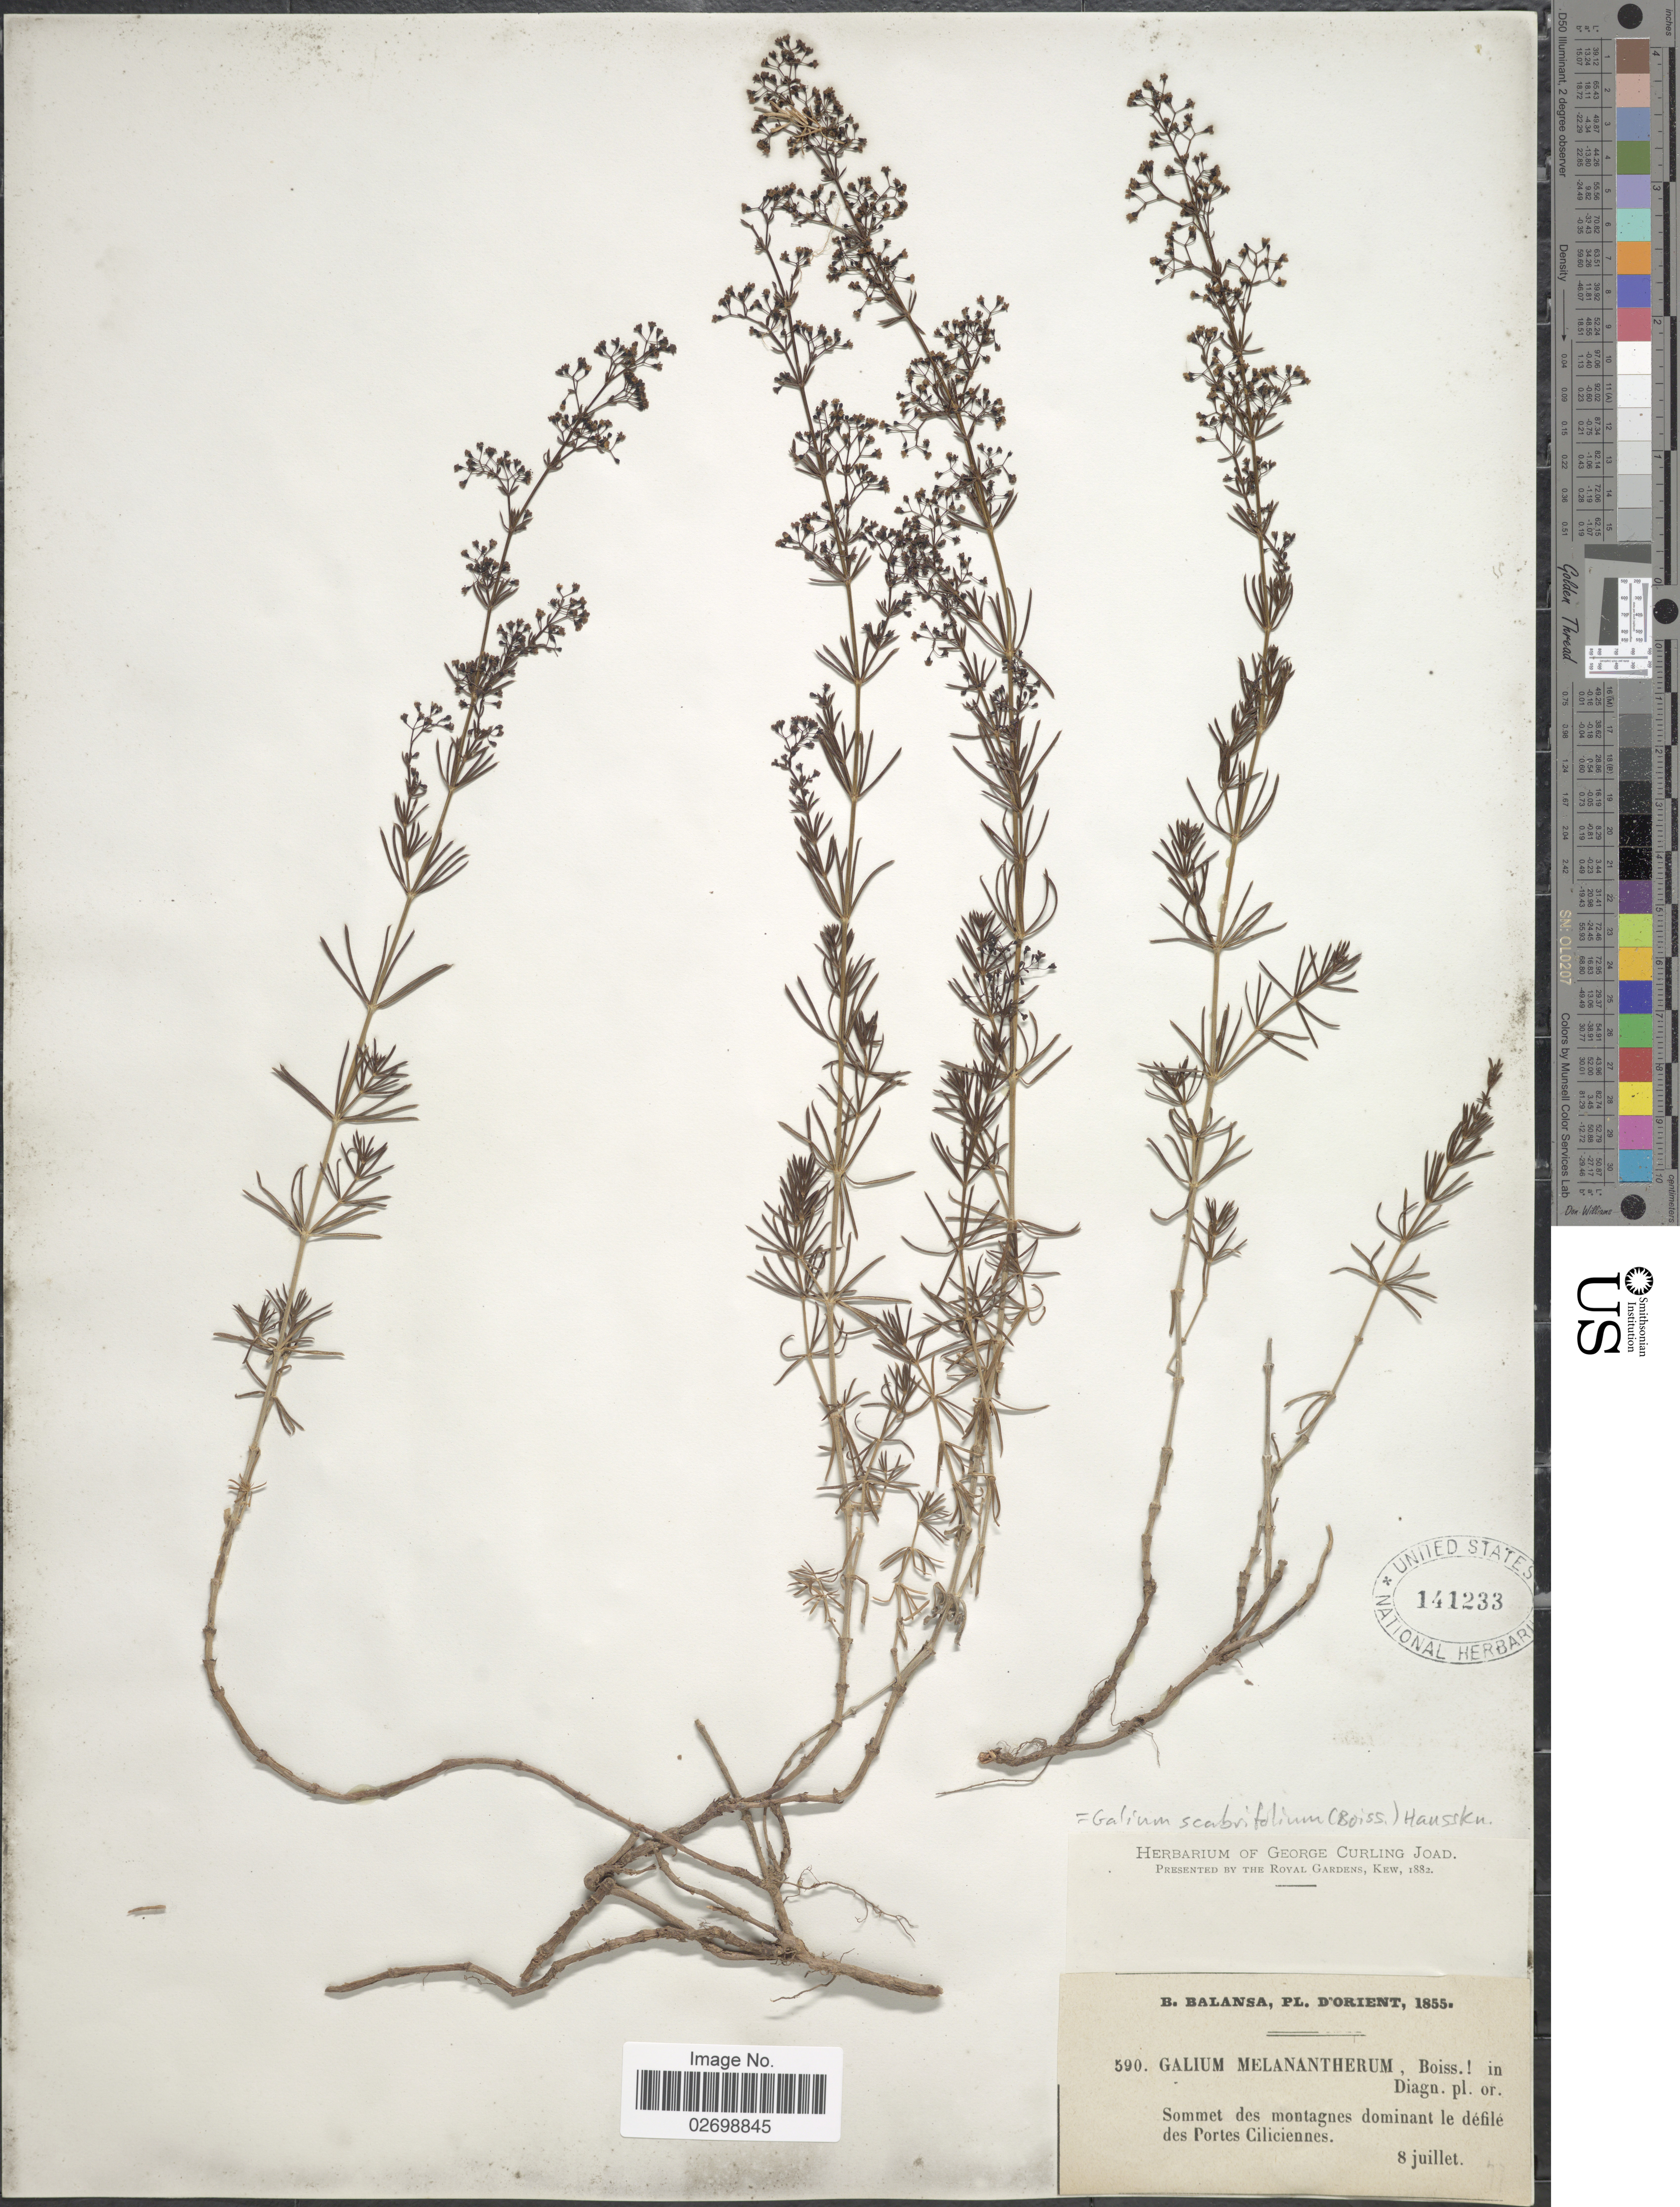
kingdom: Plantae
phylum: Tracheophyta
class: Magnoliopsida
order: Gentianales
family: Rubiaceae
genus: Galium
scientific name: Galium scabrifolium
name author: (Boiss.) Hausskn.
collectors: B. Balansa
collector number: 590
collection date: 1855-07-08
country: Turkey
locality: D'Orient. Sommet des montagnes dominant le défilé des Portes Ciliciennes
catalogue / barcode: US 141233